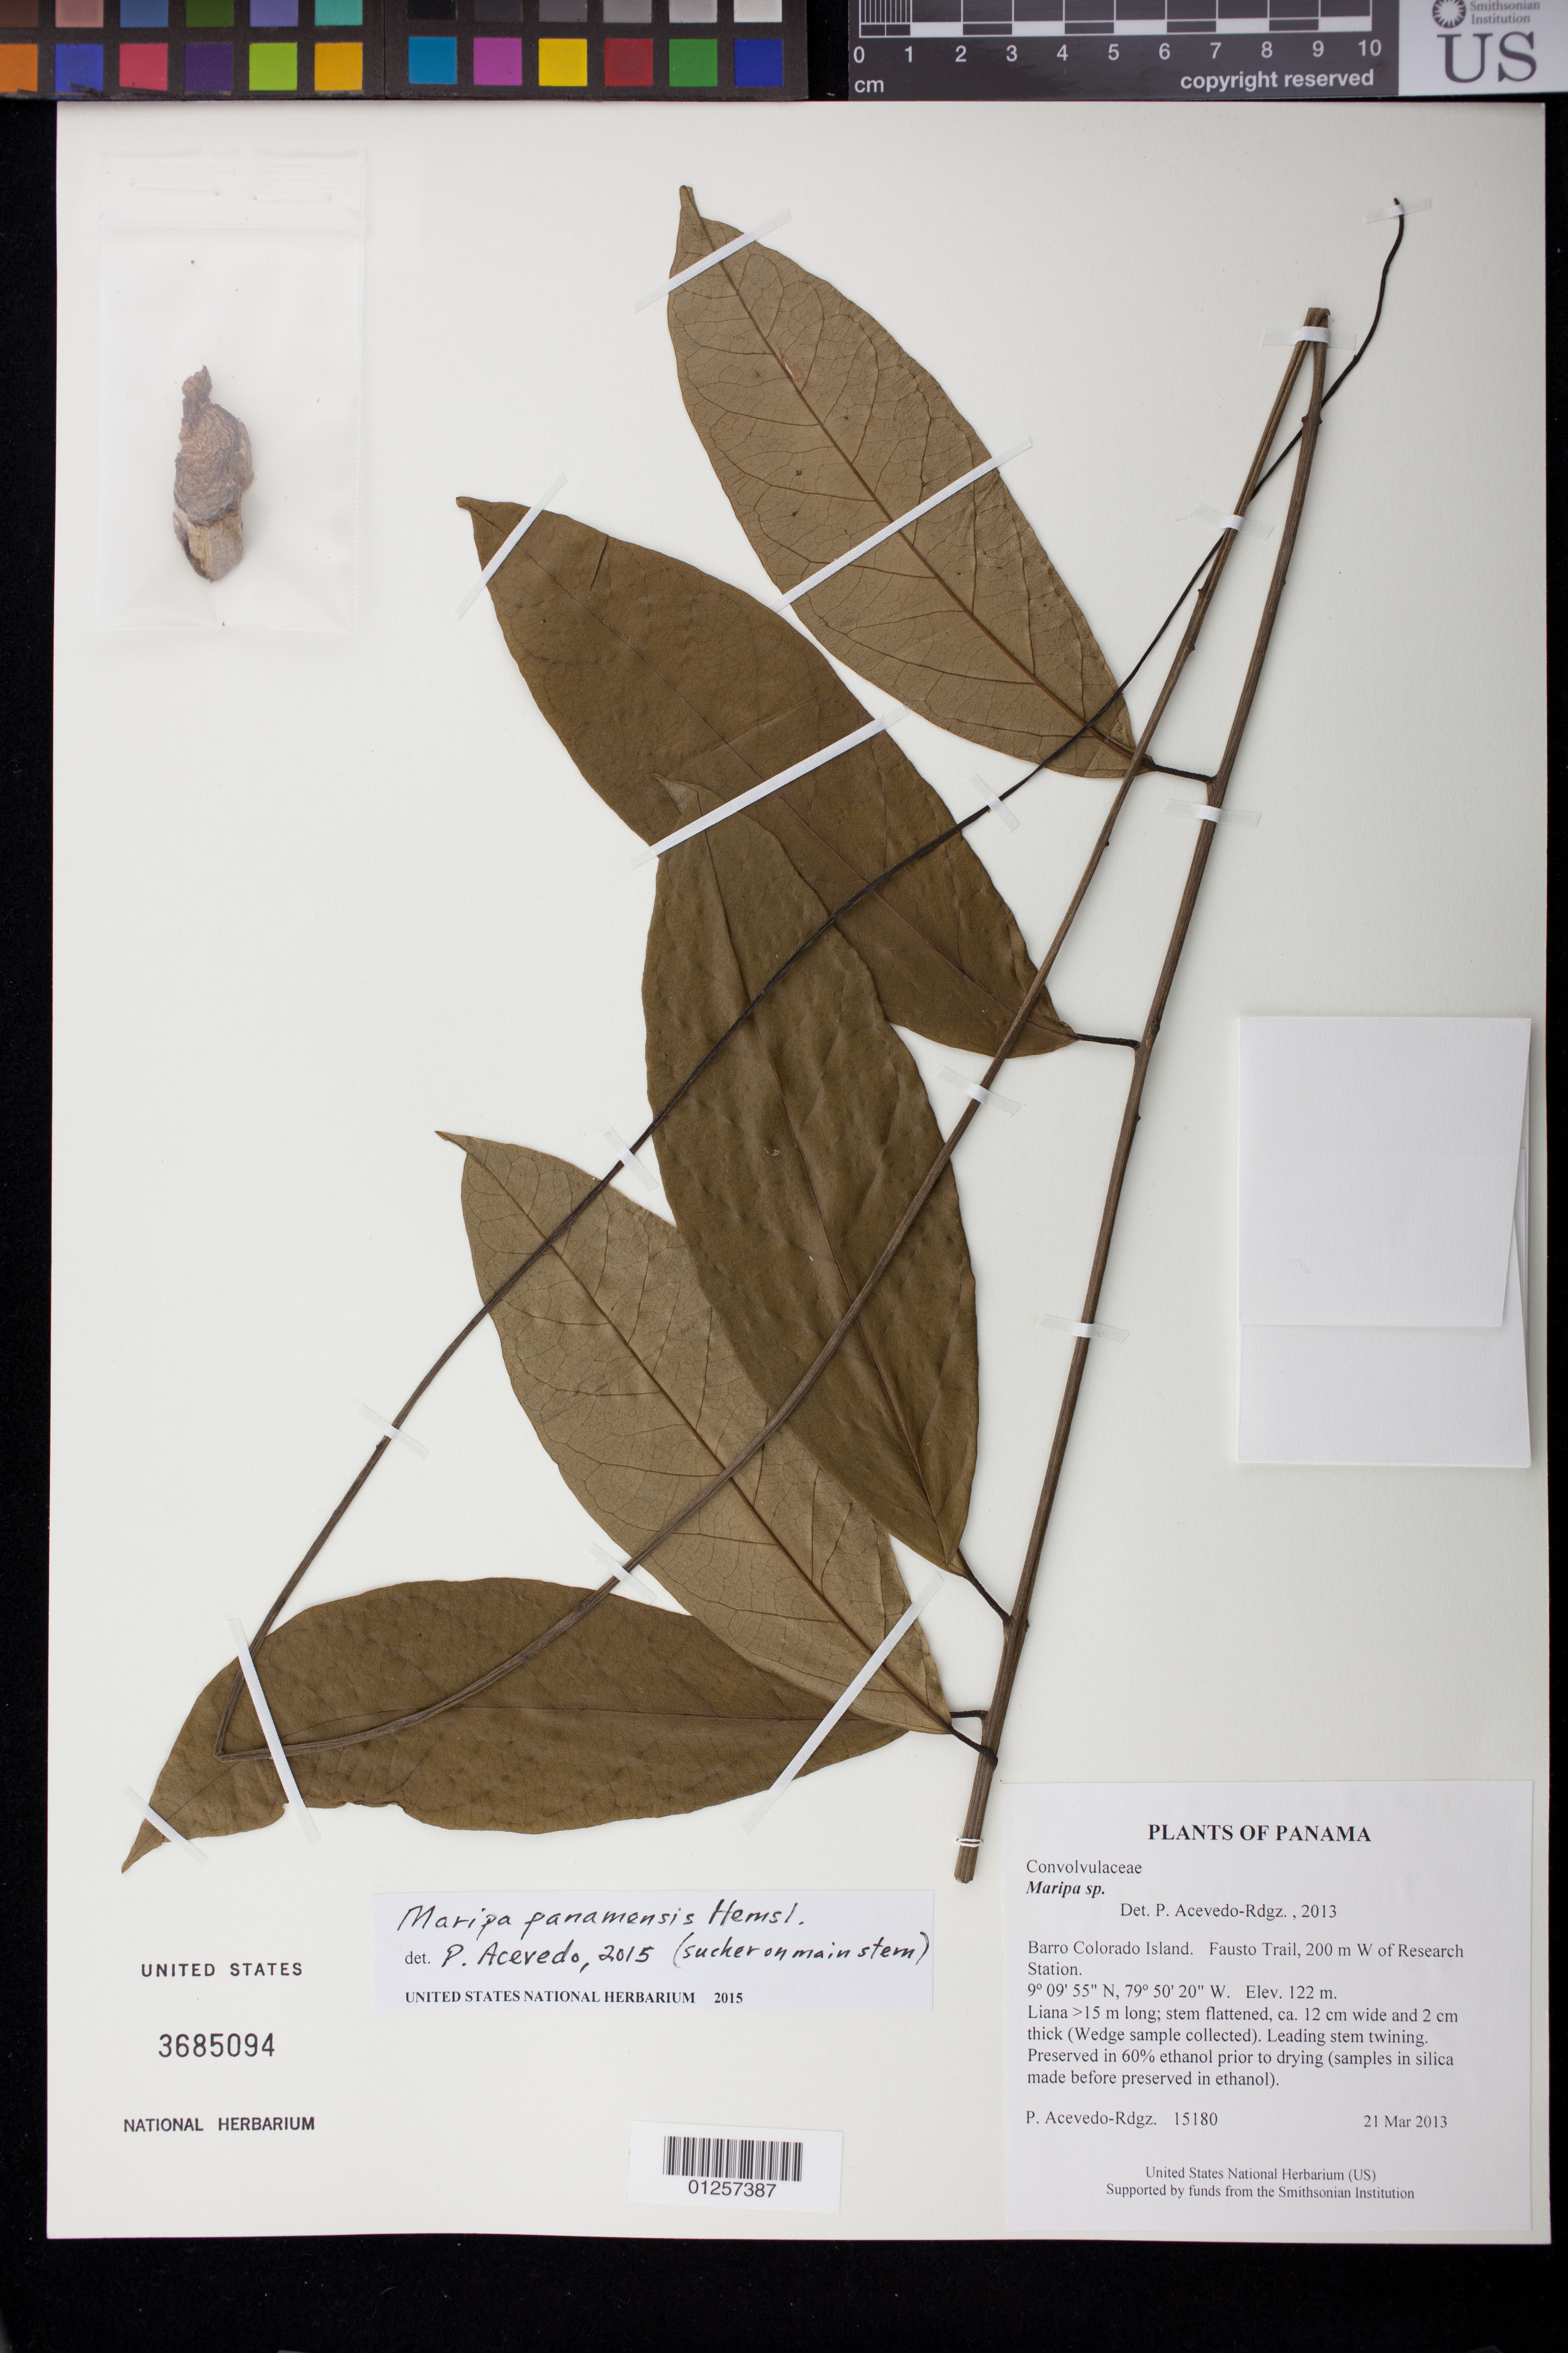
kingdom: Plantae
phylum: Tracheophyta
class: Magnoliopsida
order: Solanales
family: Convolvulaceae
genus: Maripa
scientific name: Maripa panamensis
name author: Hemsl.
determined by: Acevedo-Rodríguez, P.; Strong, M. T.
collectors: P. Acevedo-Rodr.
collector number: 15180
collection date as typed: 21 Mar 2013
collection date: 2013-03-21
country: Panama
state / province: Panamá Oeste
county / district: Canal Zone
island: Barro Colorado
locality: Fausto Trail, 200 m W of Research Station.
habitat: Forest along trail.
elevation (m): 122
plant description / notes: sucker on main stem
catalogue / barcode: US 3685094